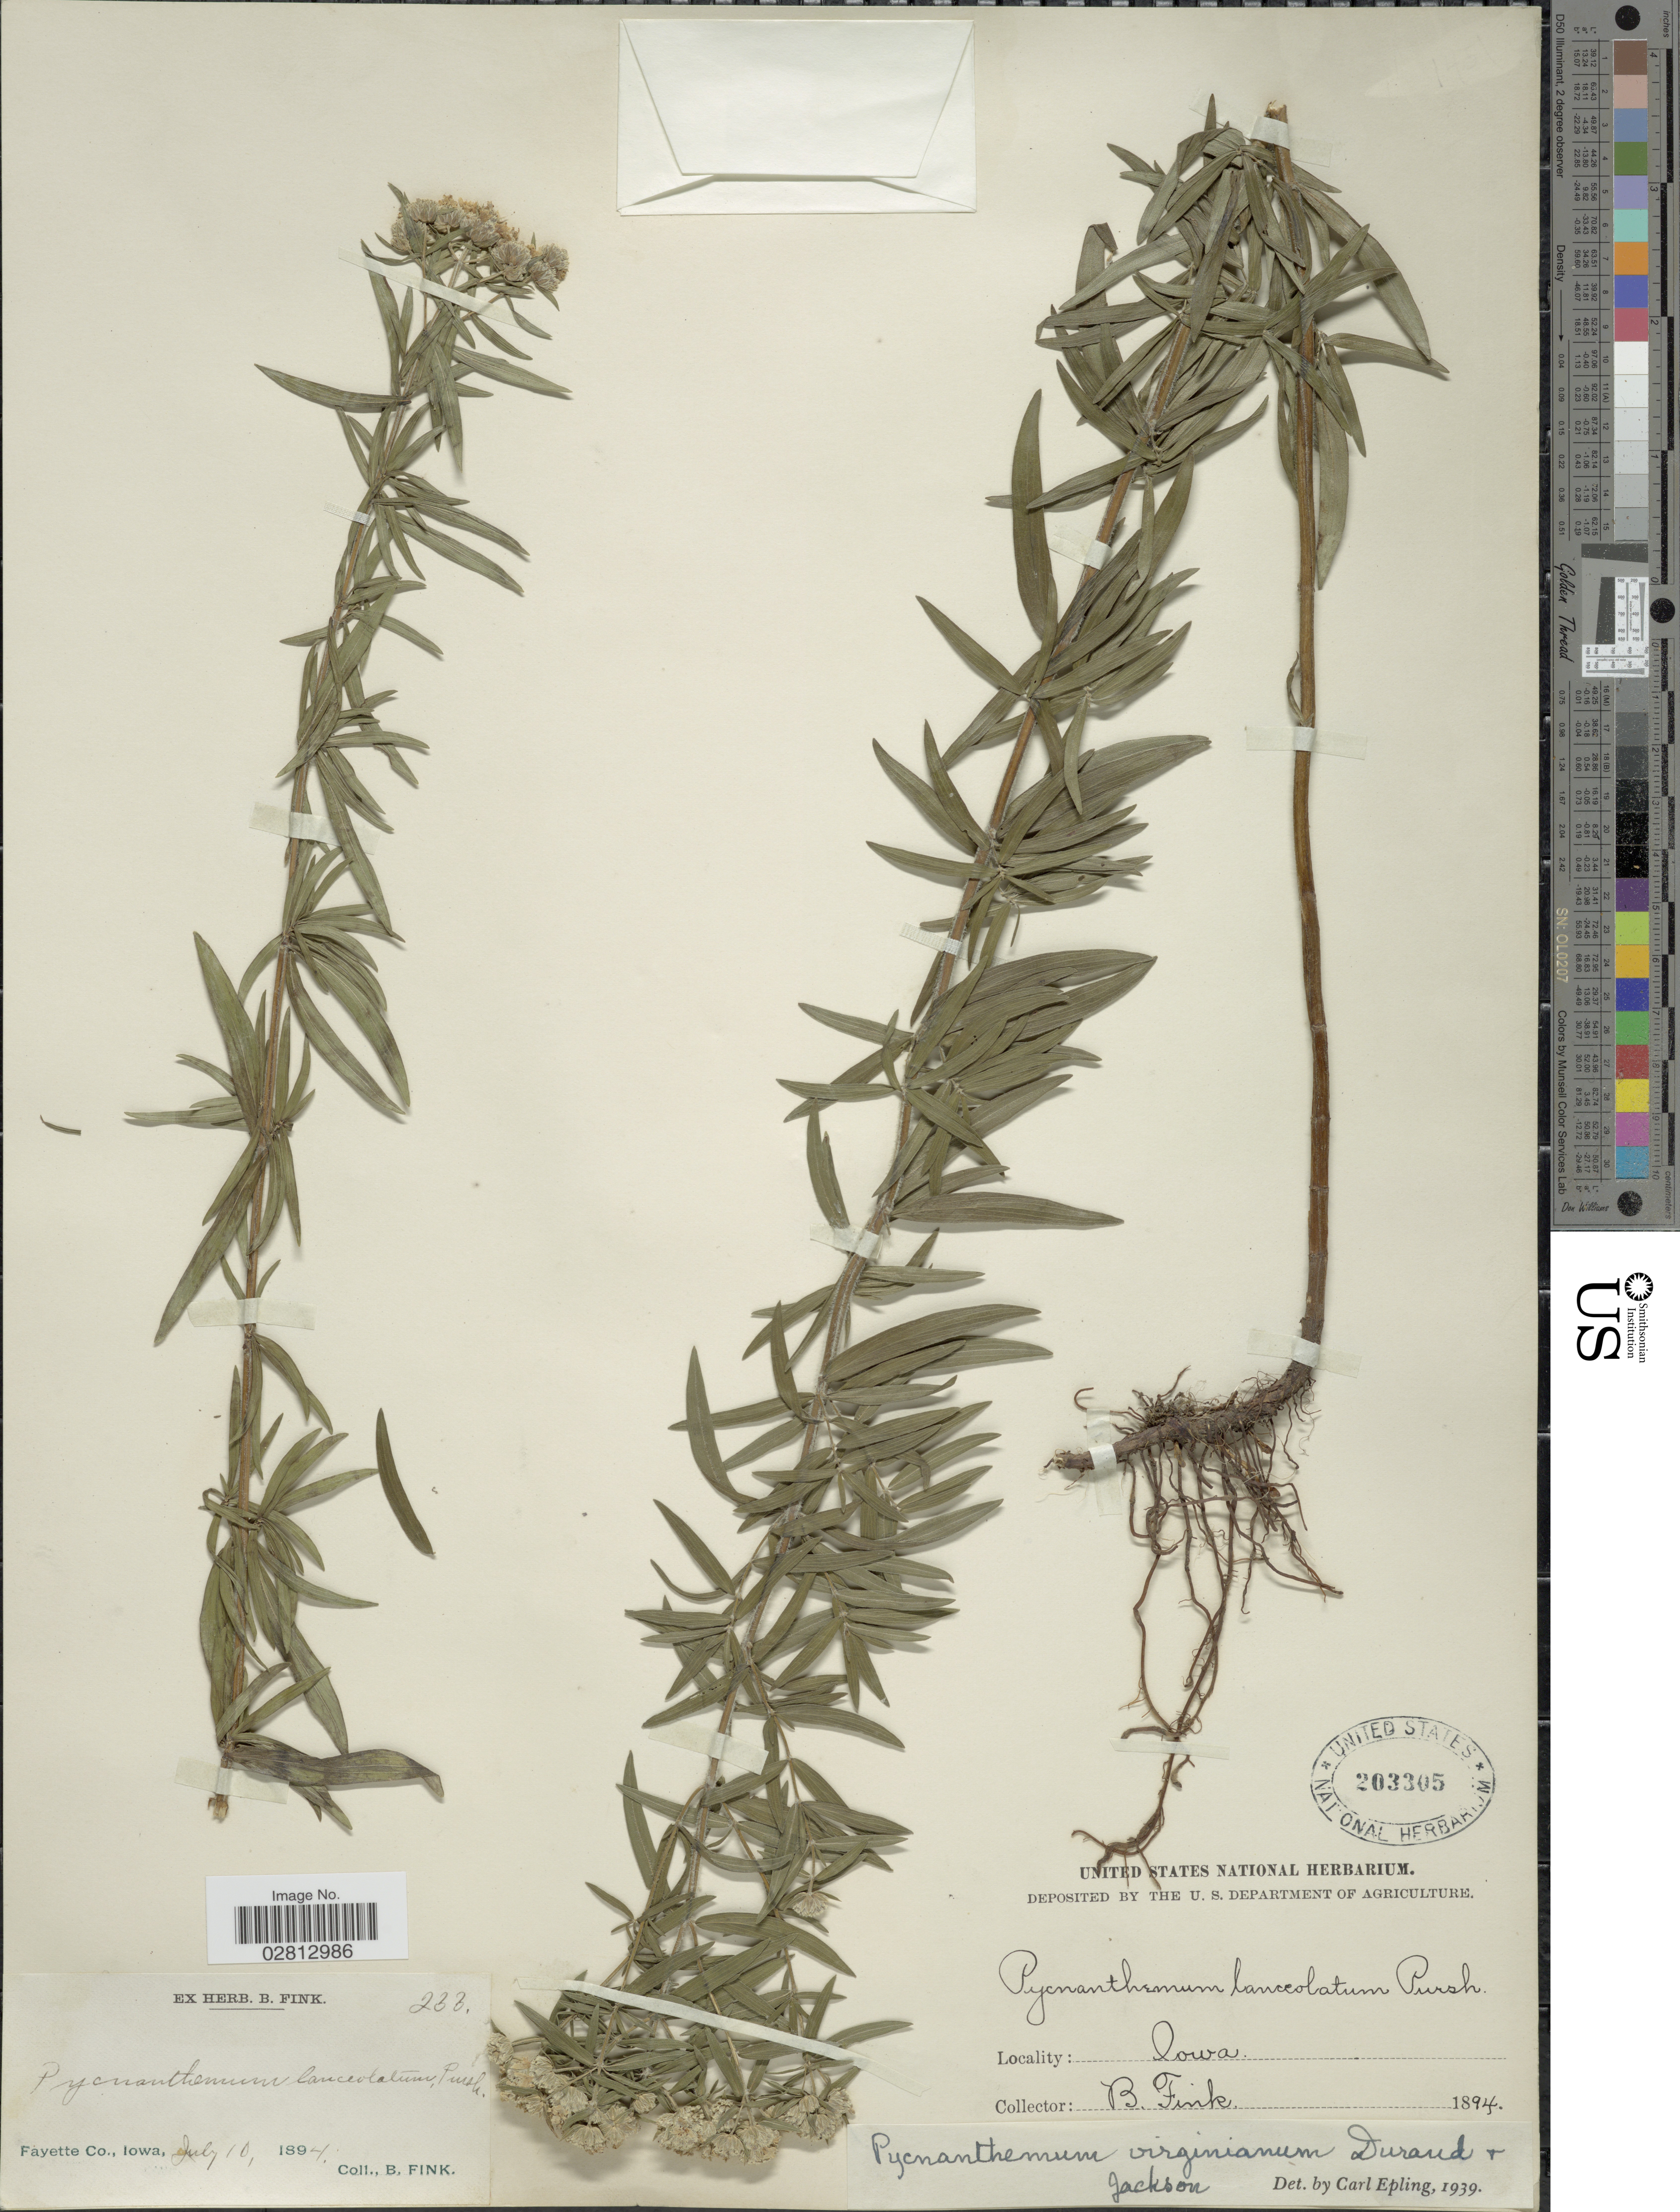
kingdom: Plantae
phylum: Tracheophyta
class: Magnoliopsida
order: Lamiales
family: Lamiaceae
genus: Pycnanthemum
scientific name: Pycnanthemum virginianum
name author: (L.) Durand & B.D. Jacks. ex B.L. Rob. & Fernald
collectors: B. Fink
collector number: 233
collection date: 1894-07-10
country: United States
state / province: Iowa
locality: Fayette Co.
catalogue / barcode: US 203305